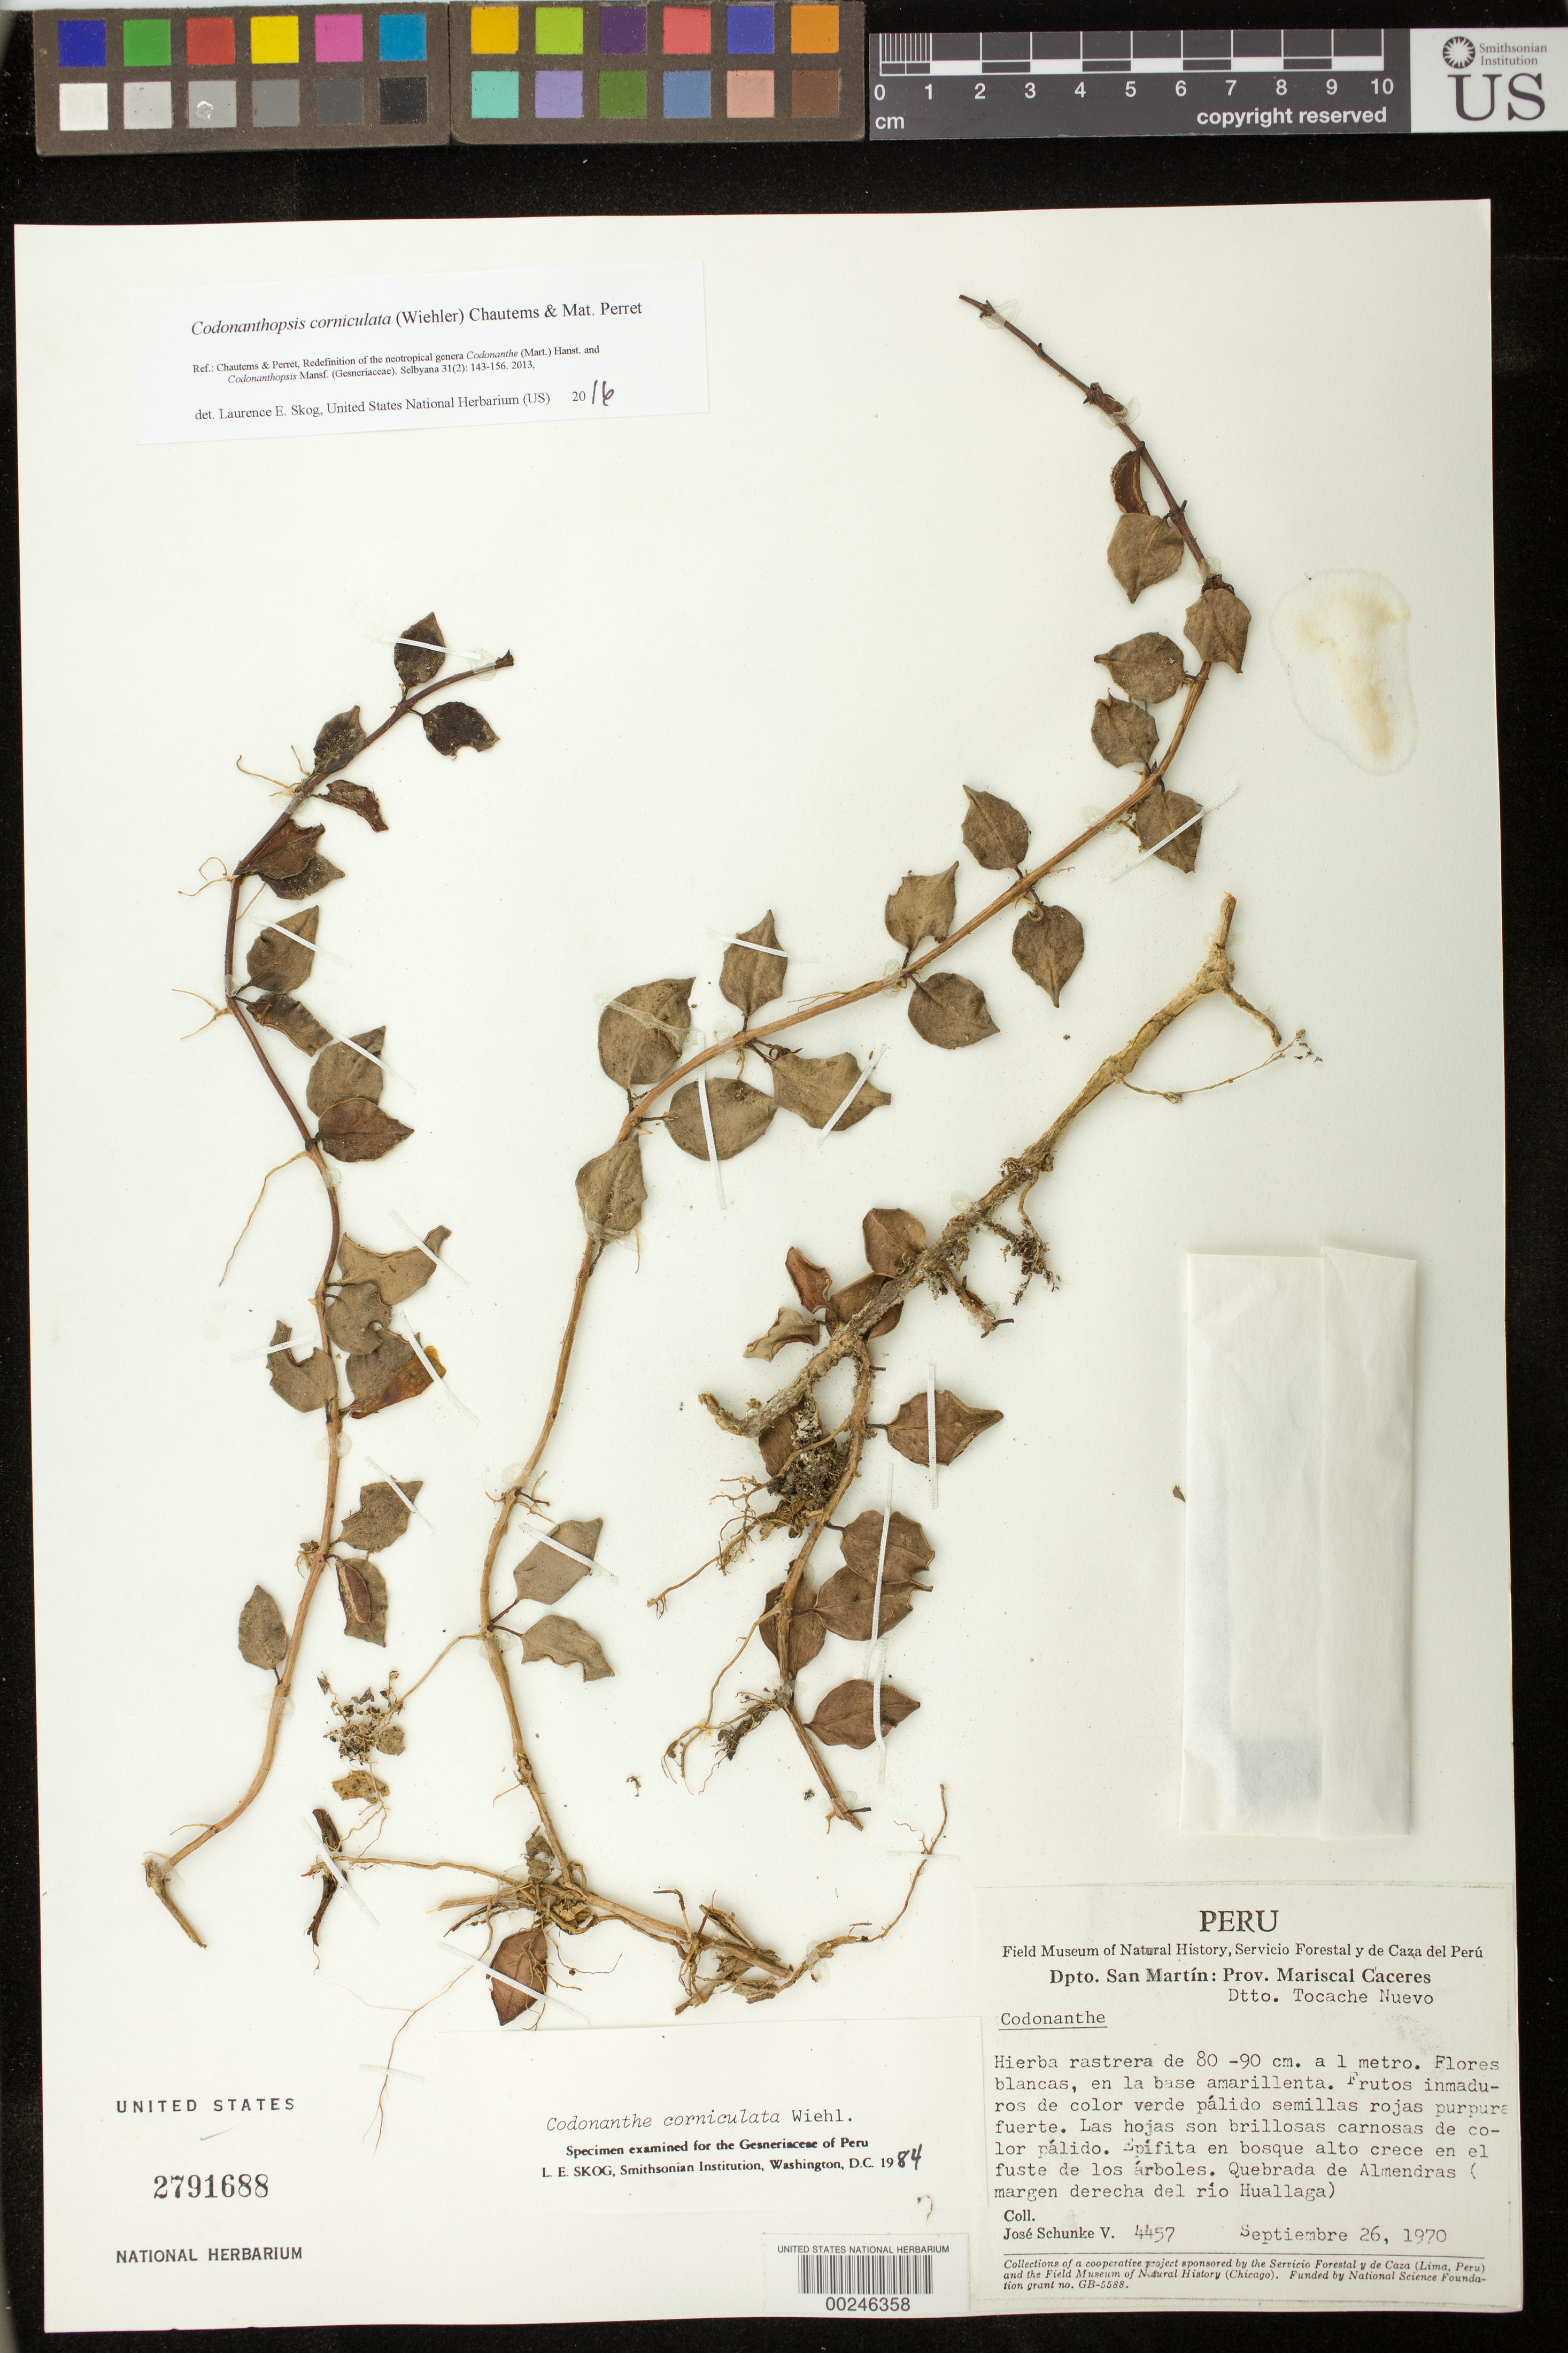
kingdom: Plantae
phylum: Tracheophyta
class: Magnoliopsida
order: Lamiales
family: Gesneriaceae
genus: Codonanthopsis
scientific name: Codonanthopsis corniculata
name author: (Wiehler) Chautems & Mat.Perret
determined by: Skog, Laurence E.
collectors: J. Schunke Vigo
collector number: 4457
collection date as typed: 26 Sep 1970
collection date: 1970-09-26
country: Peru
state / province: San Martín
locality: Prov. Mariscal Cáceres, dtto. Tocache Nuevo, Quebrada de Almendras (margen derecha del río Huallaga)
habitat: En bosque alto crece en el fuste de los árboles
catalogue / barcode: US 2791688